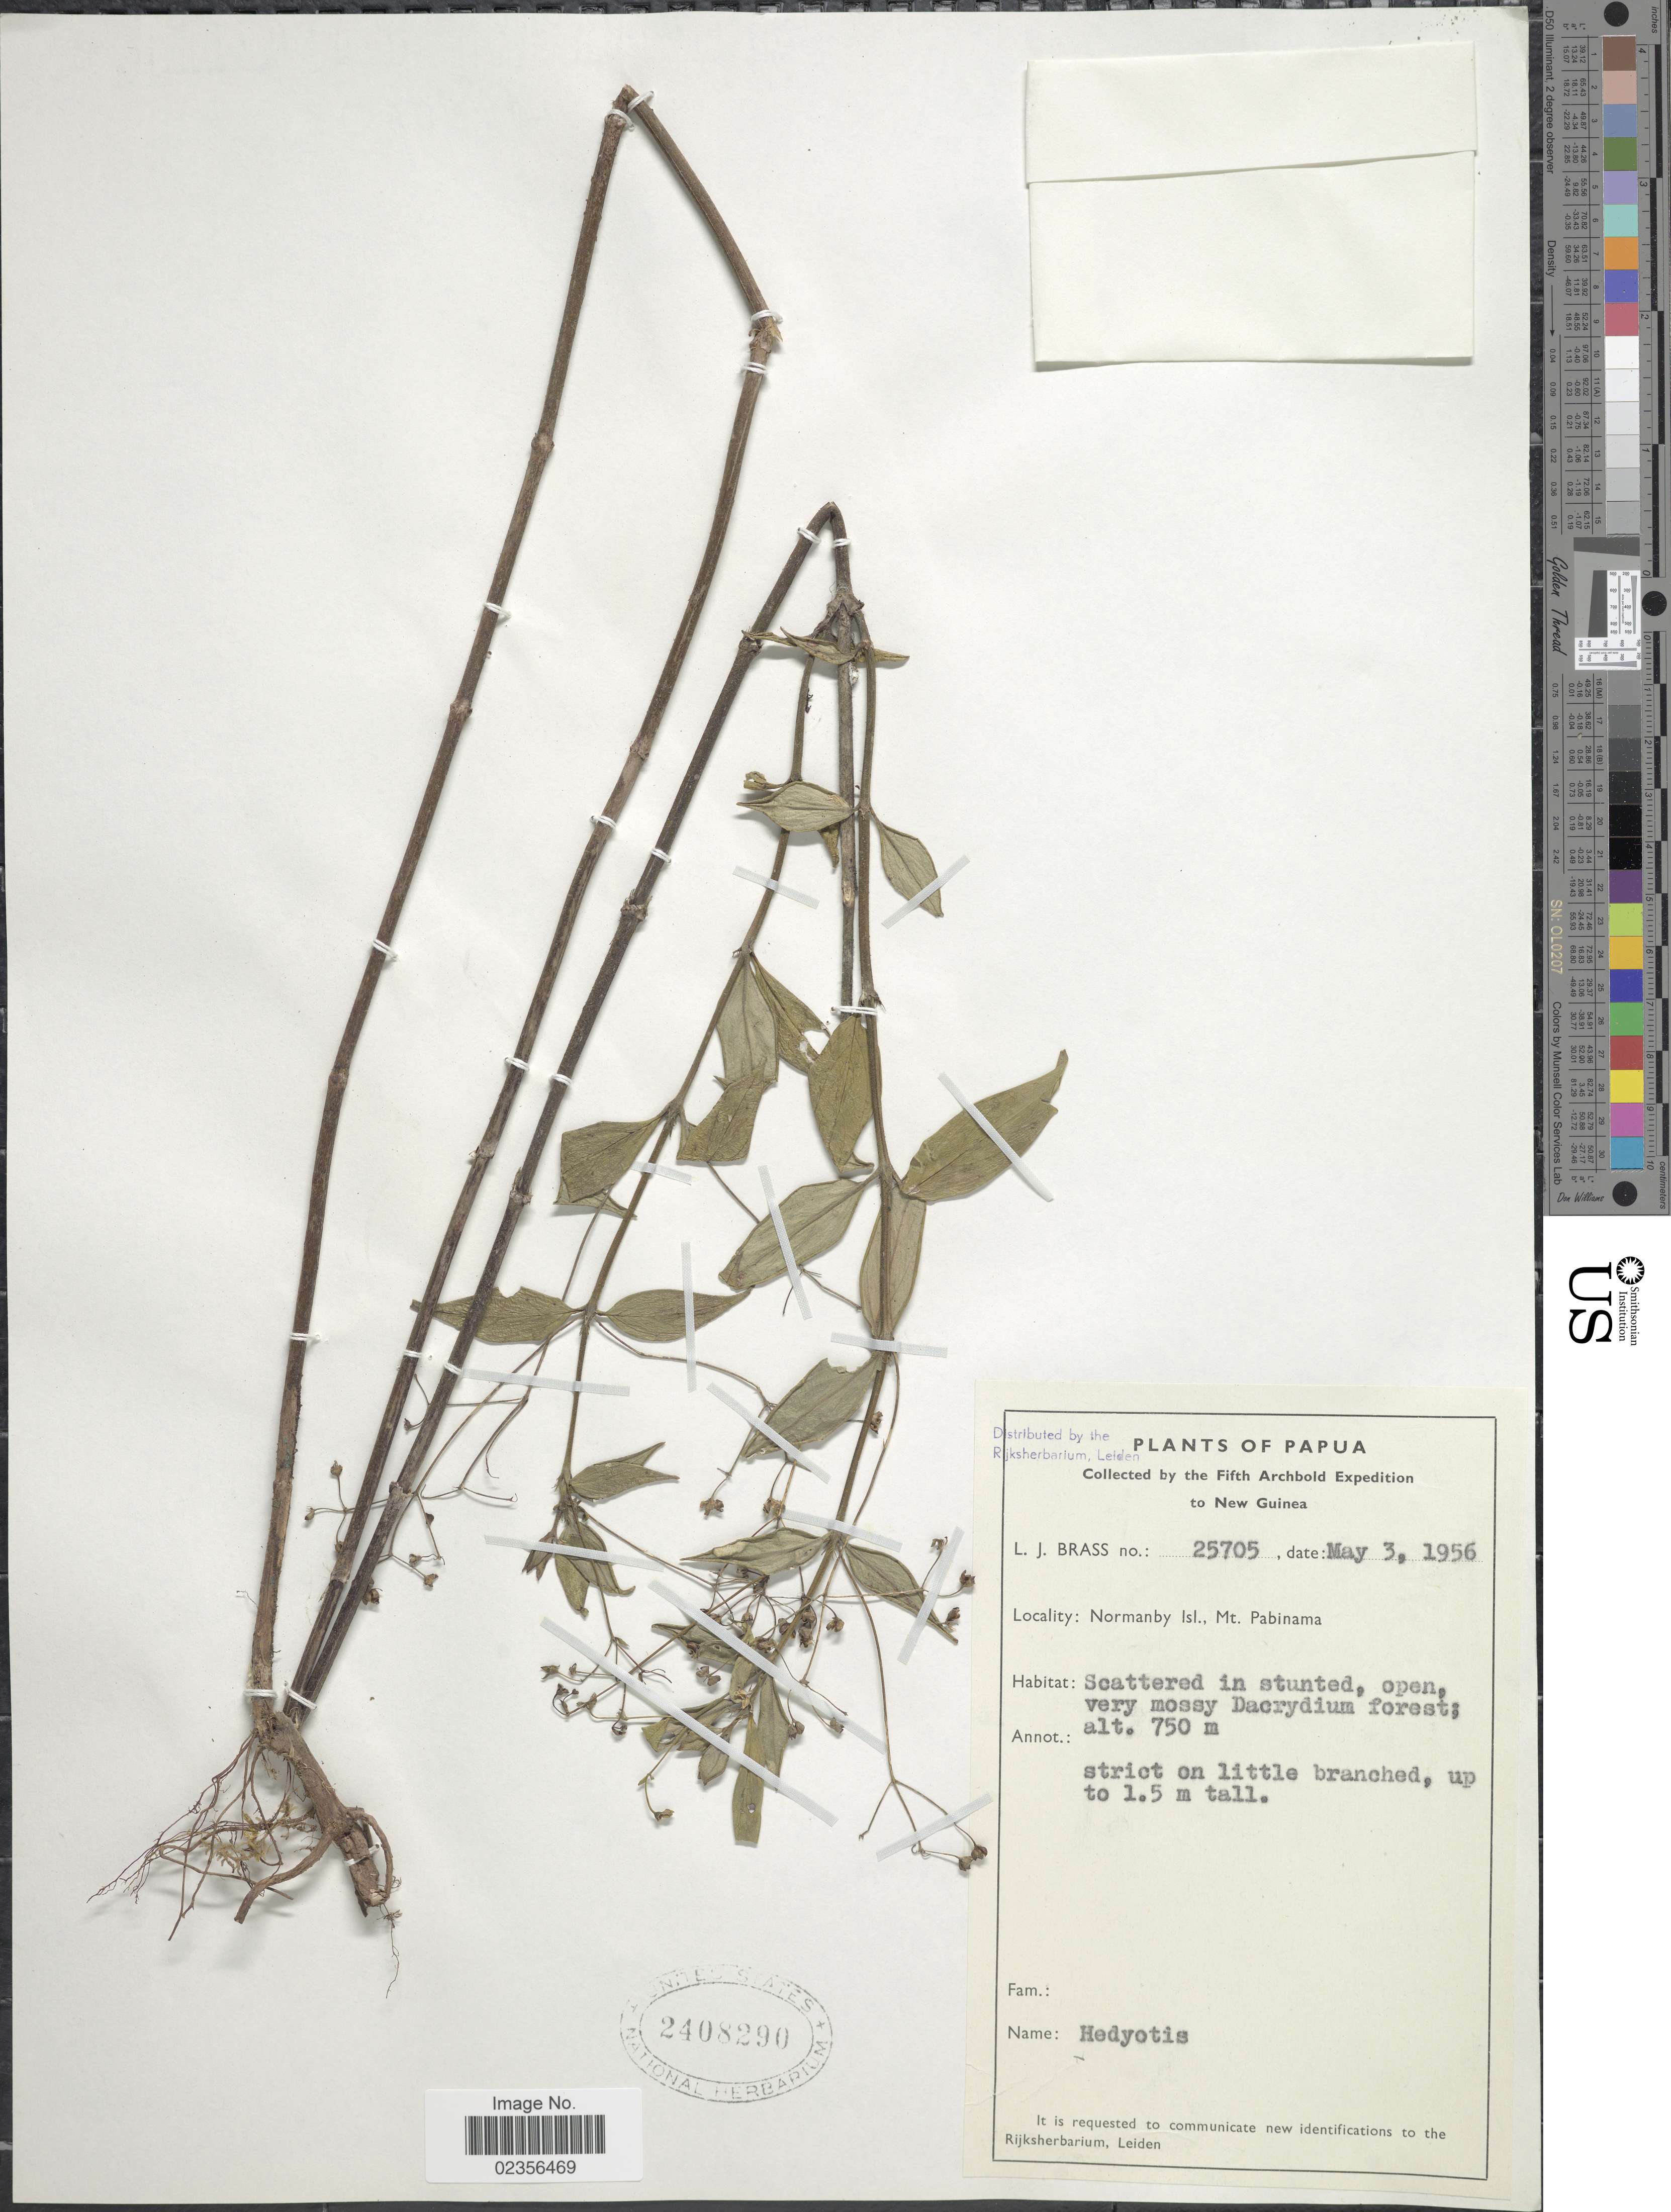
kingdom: Plantae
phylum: Tracheophyta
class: Magnoliopsida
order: Gentianales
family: Rubiaceae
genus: Hedyotis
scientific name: Hedyotis sp.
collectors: L. J. Brass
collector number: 25705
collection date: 1956-05-03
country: Papua New Guinea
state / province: Milne Bay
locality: Papua. New Guinea. Normanby Isl., Mt. Pabinama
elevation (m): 750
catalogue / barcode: US 2408290